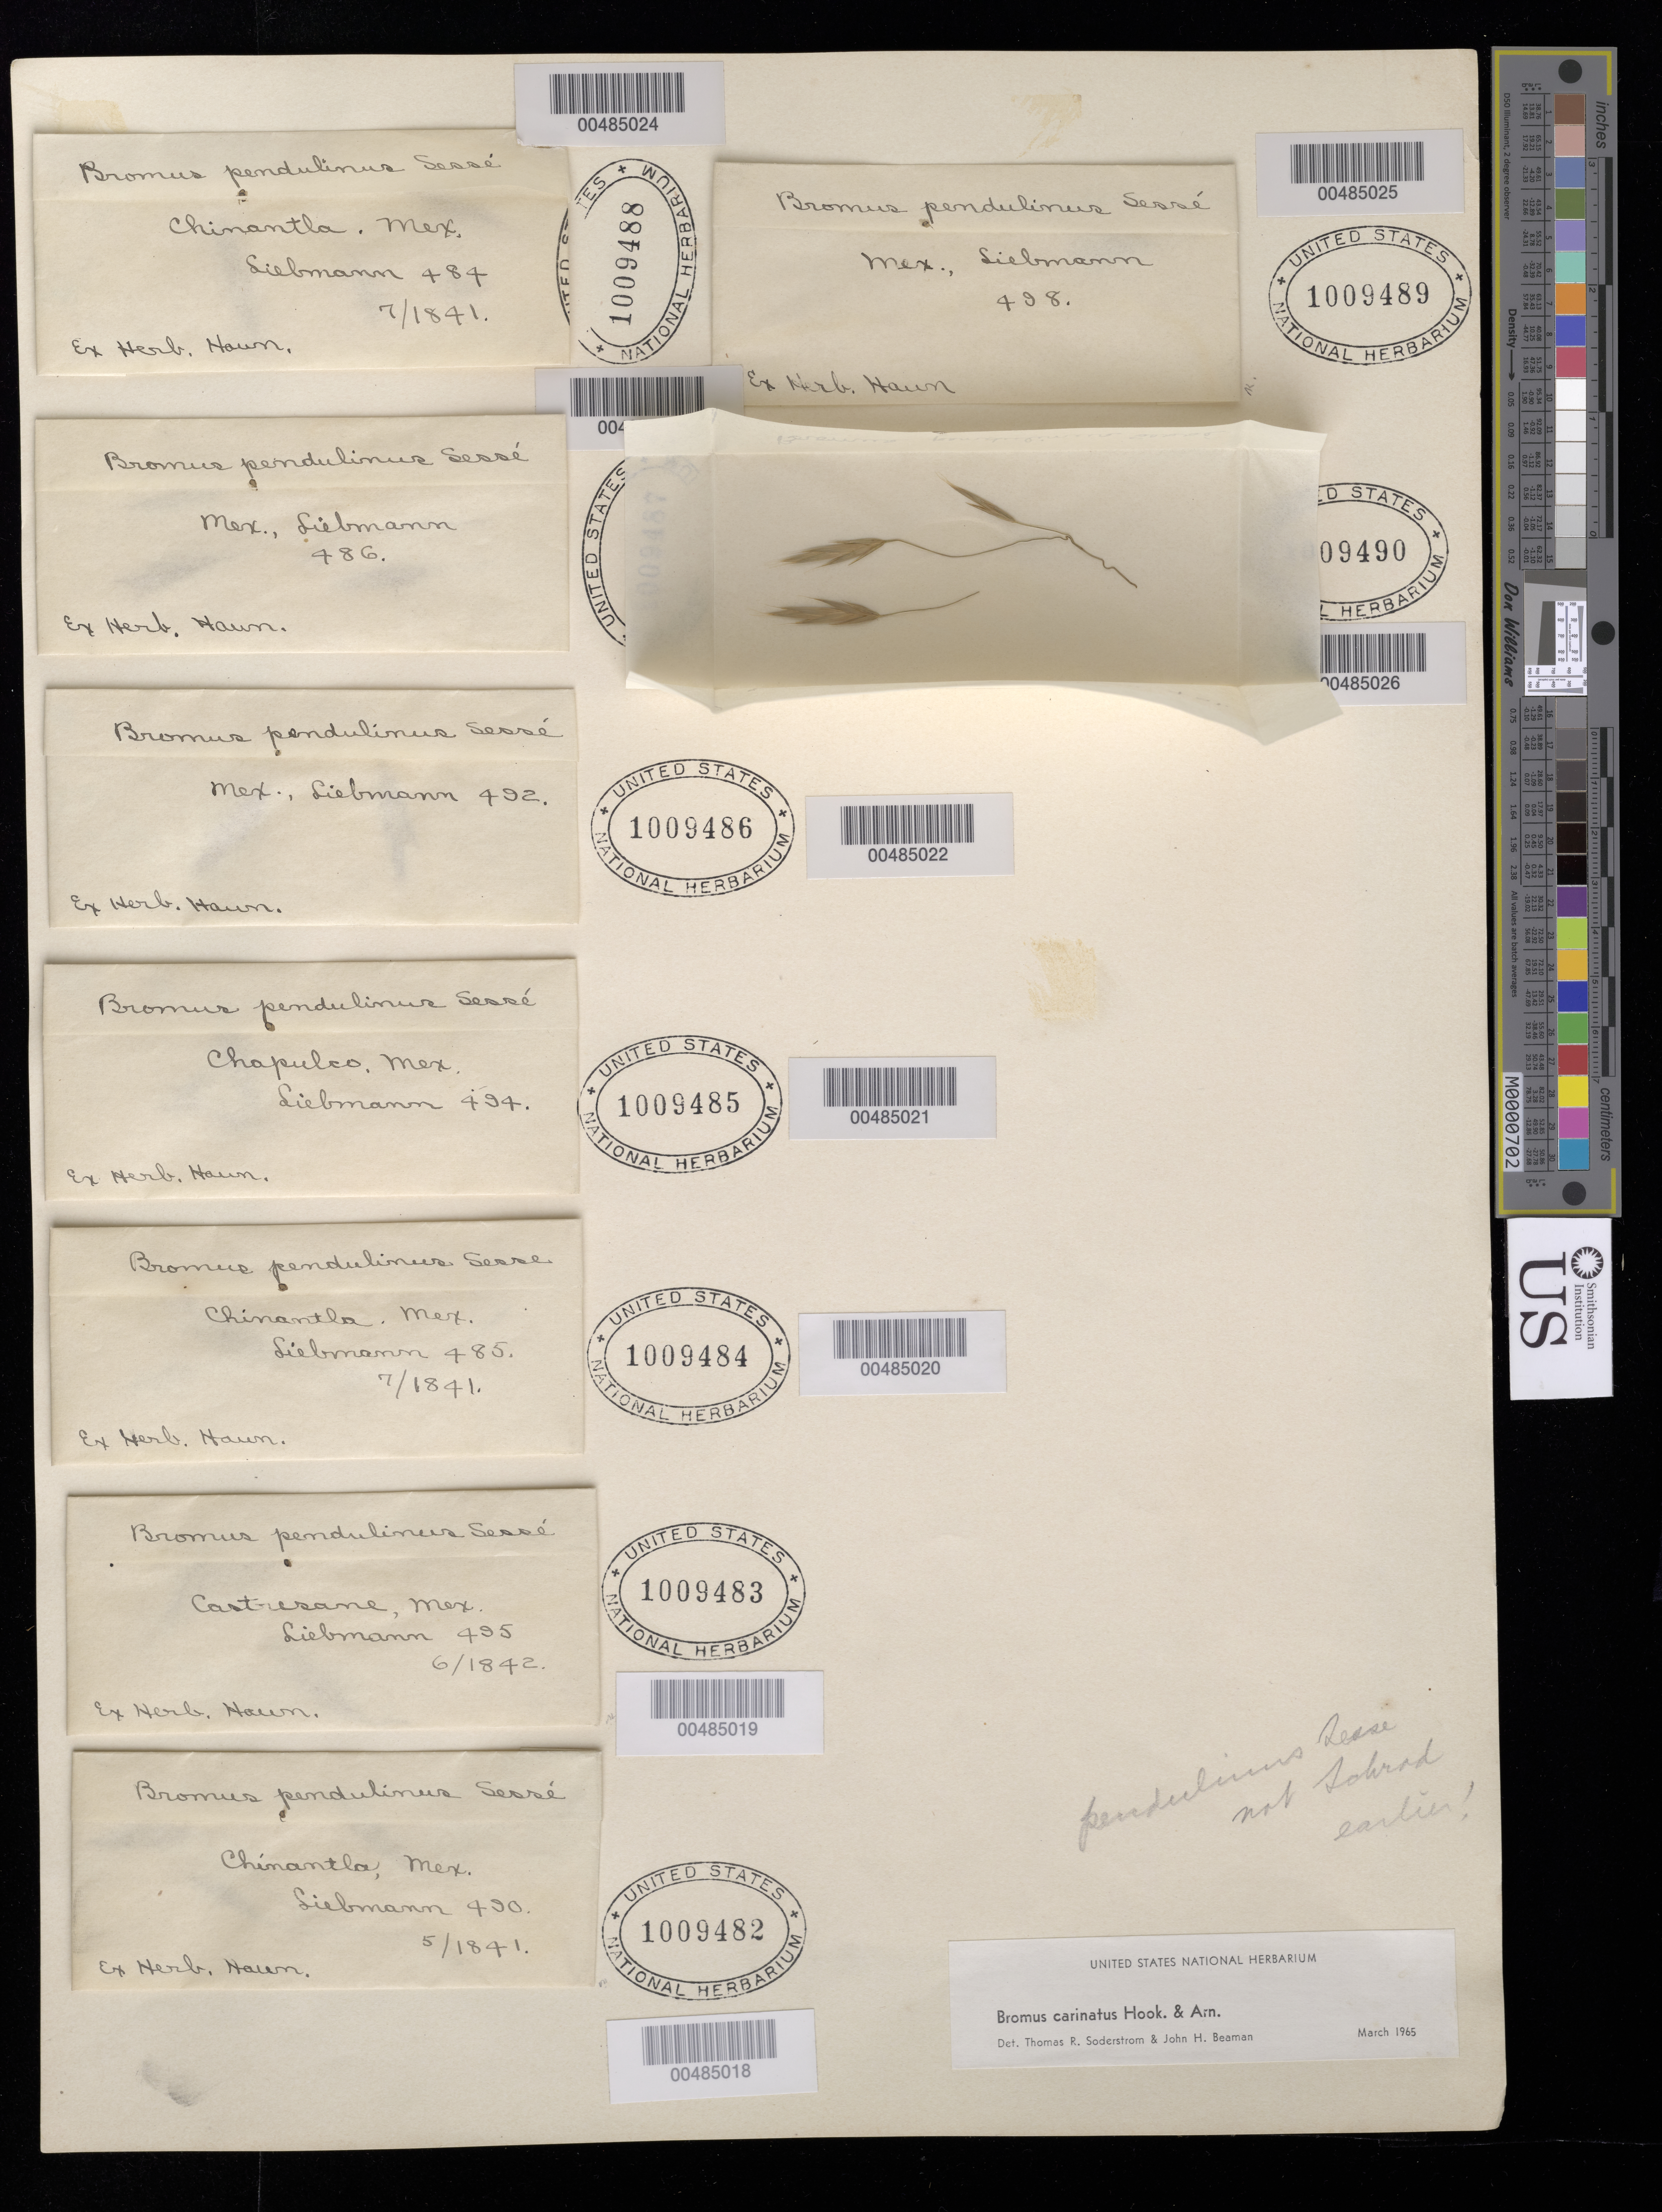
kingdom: Plantae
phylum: Tracheophyta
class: Liliopsida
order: Poales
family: Poaceae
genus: Bromus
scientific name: Bromus carinatus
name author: Hook. & Arn.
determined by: Soderstrom, T. R.; Beaman, J. H.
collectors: F. M. Liebmann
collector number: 491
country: Mexico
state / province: Jalisco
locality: San Ramon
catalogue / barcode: US 1009490